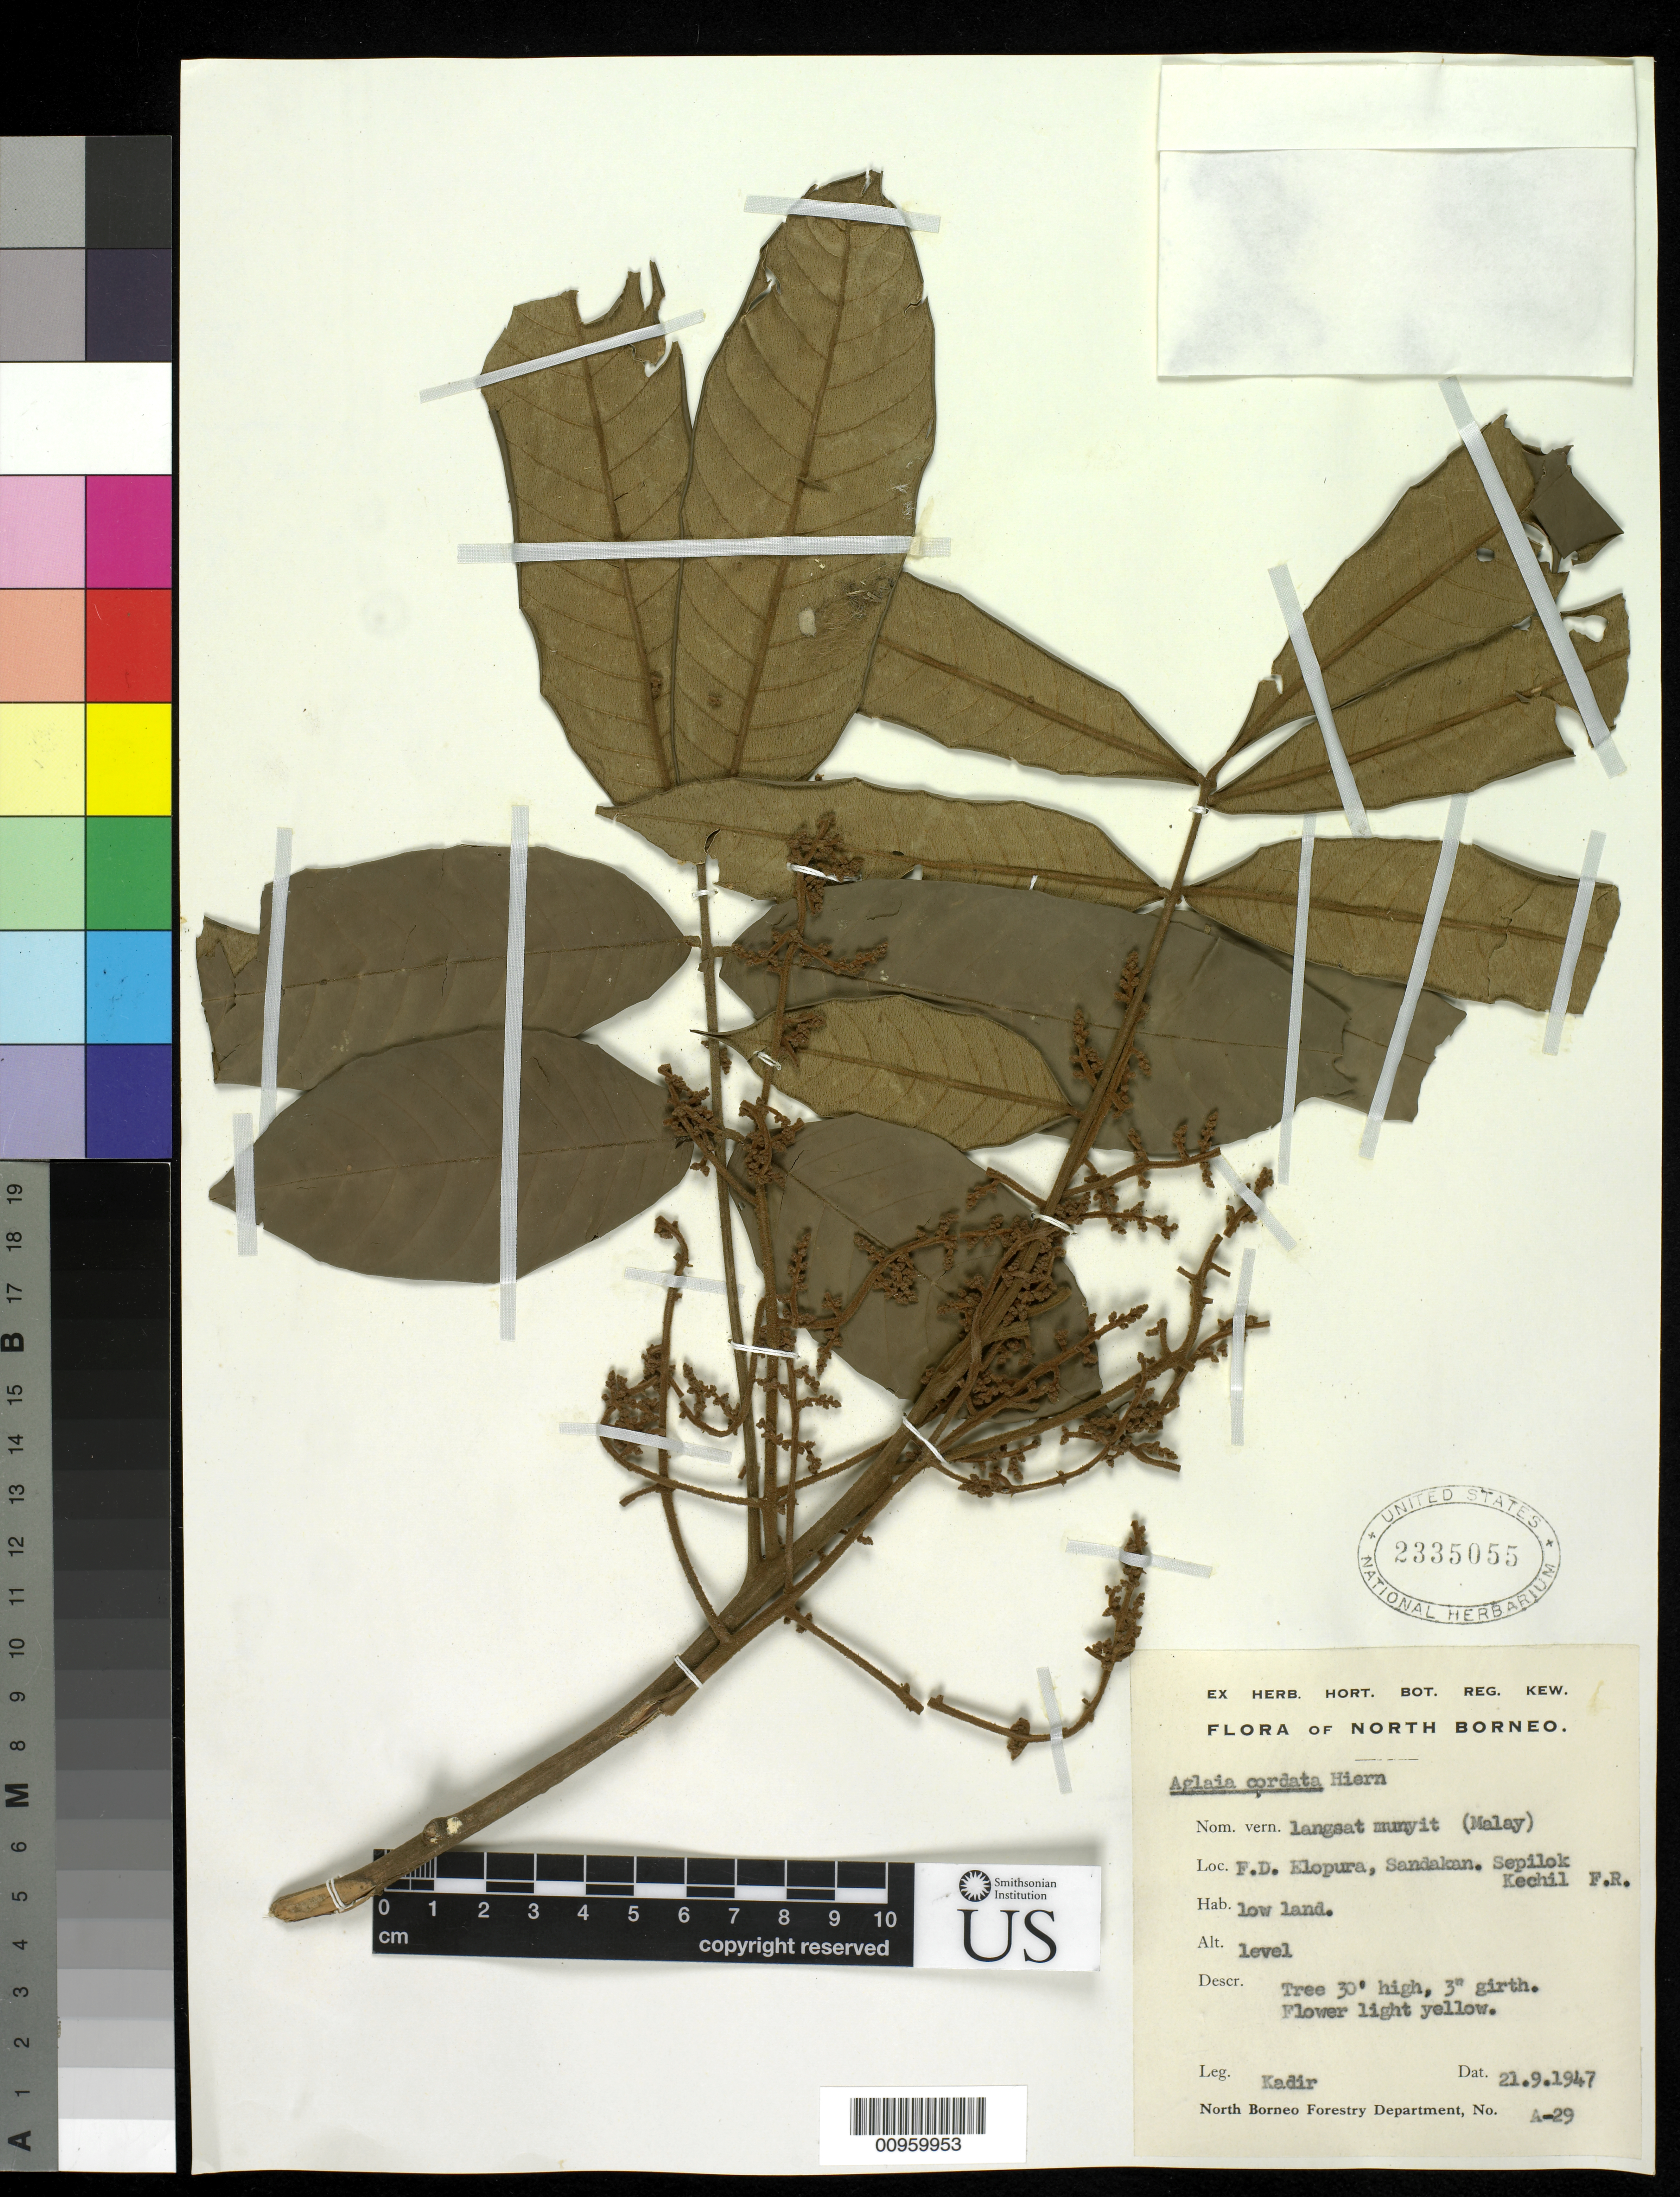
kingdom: Plantae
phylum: Tracheophyta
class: Magnoliopsida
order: Sapindales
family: Meliaceae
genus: Aglaia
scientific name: Aglaia tomentosa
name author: Teijsm. & Binn.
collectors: Kadir Bin Abdul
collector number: A 29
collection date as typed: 21 Sep 1947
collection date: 1947-09-21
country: Malaysia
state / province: Sabah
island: Borneo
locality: F.D. Elopura, Sandakan. Sepilok Kechil F.R.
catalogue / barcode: US 2335055